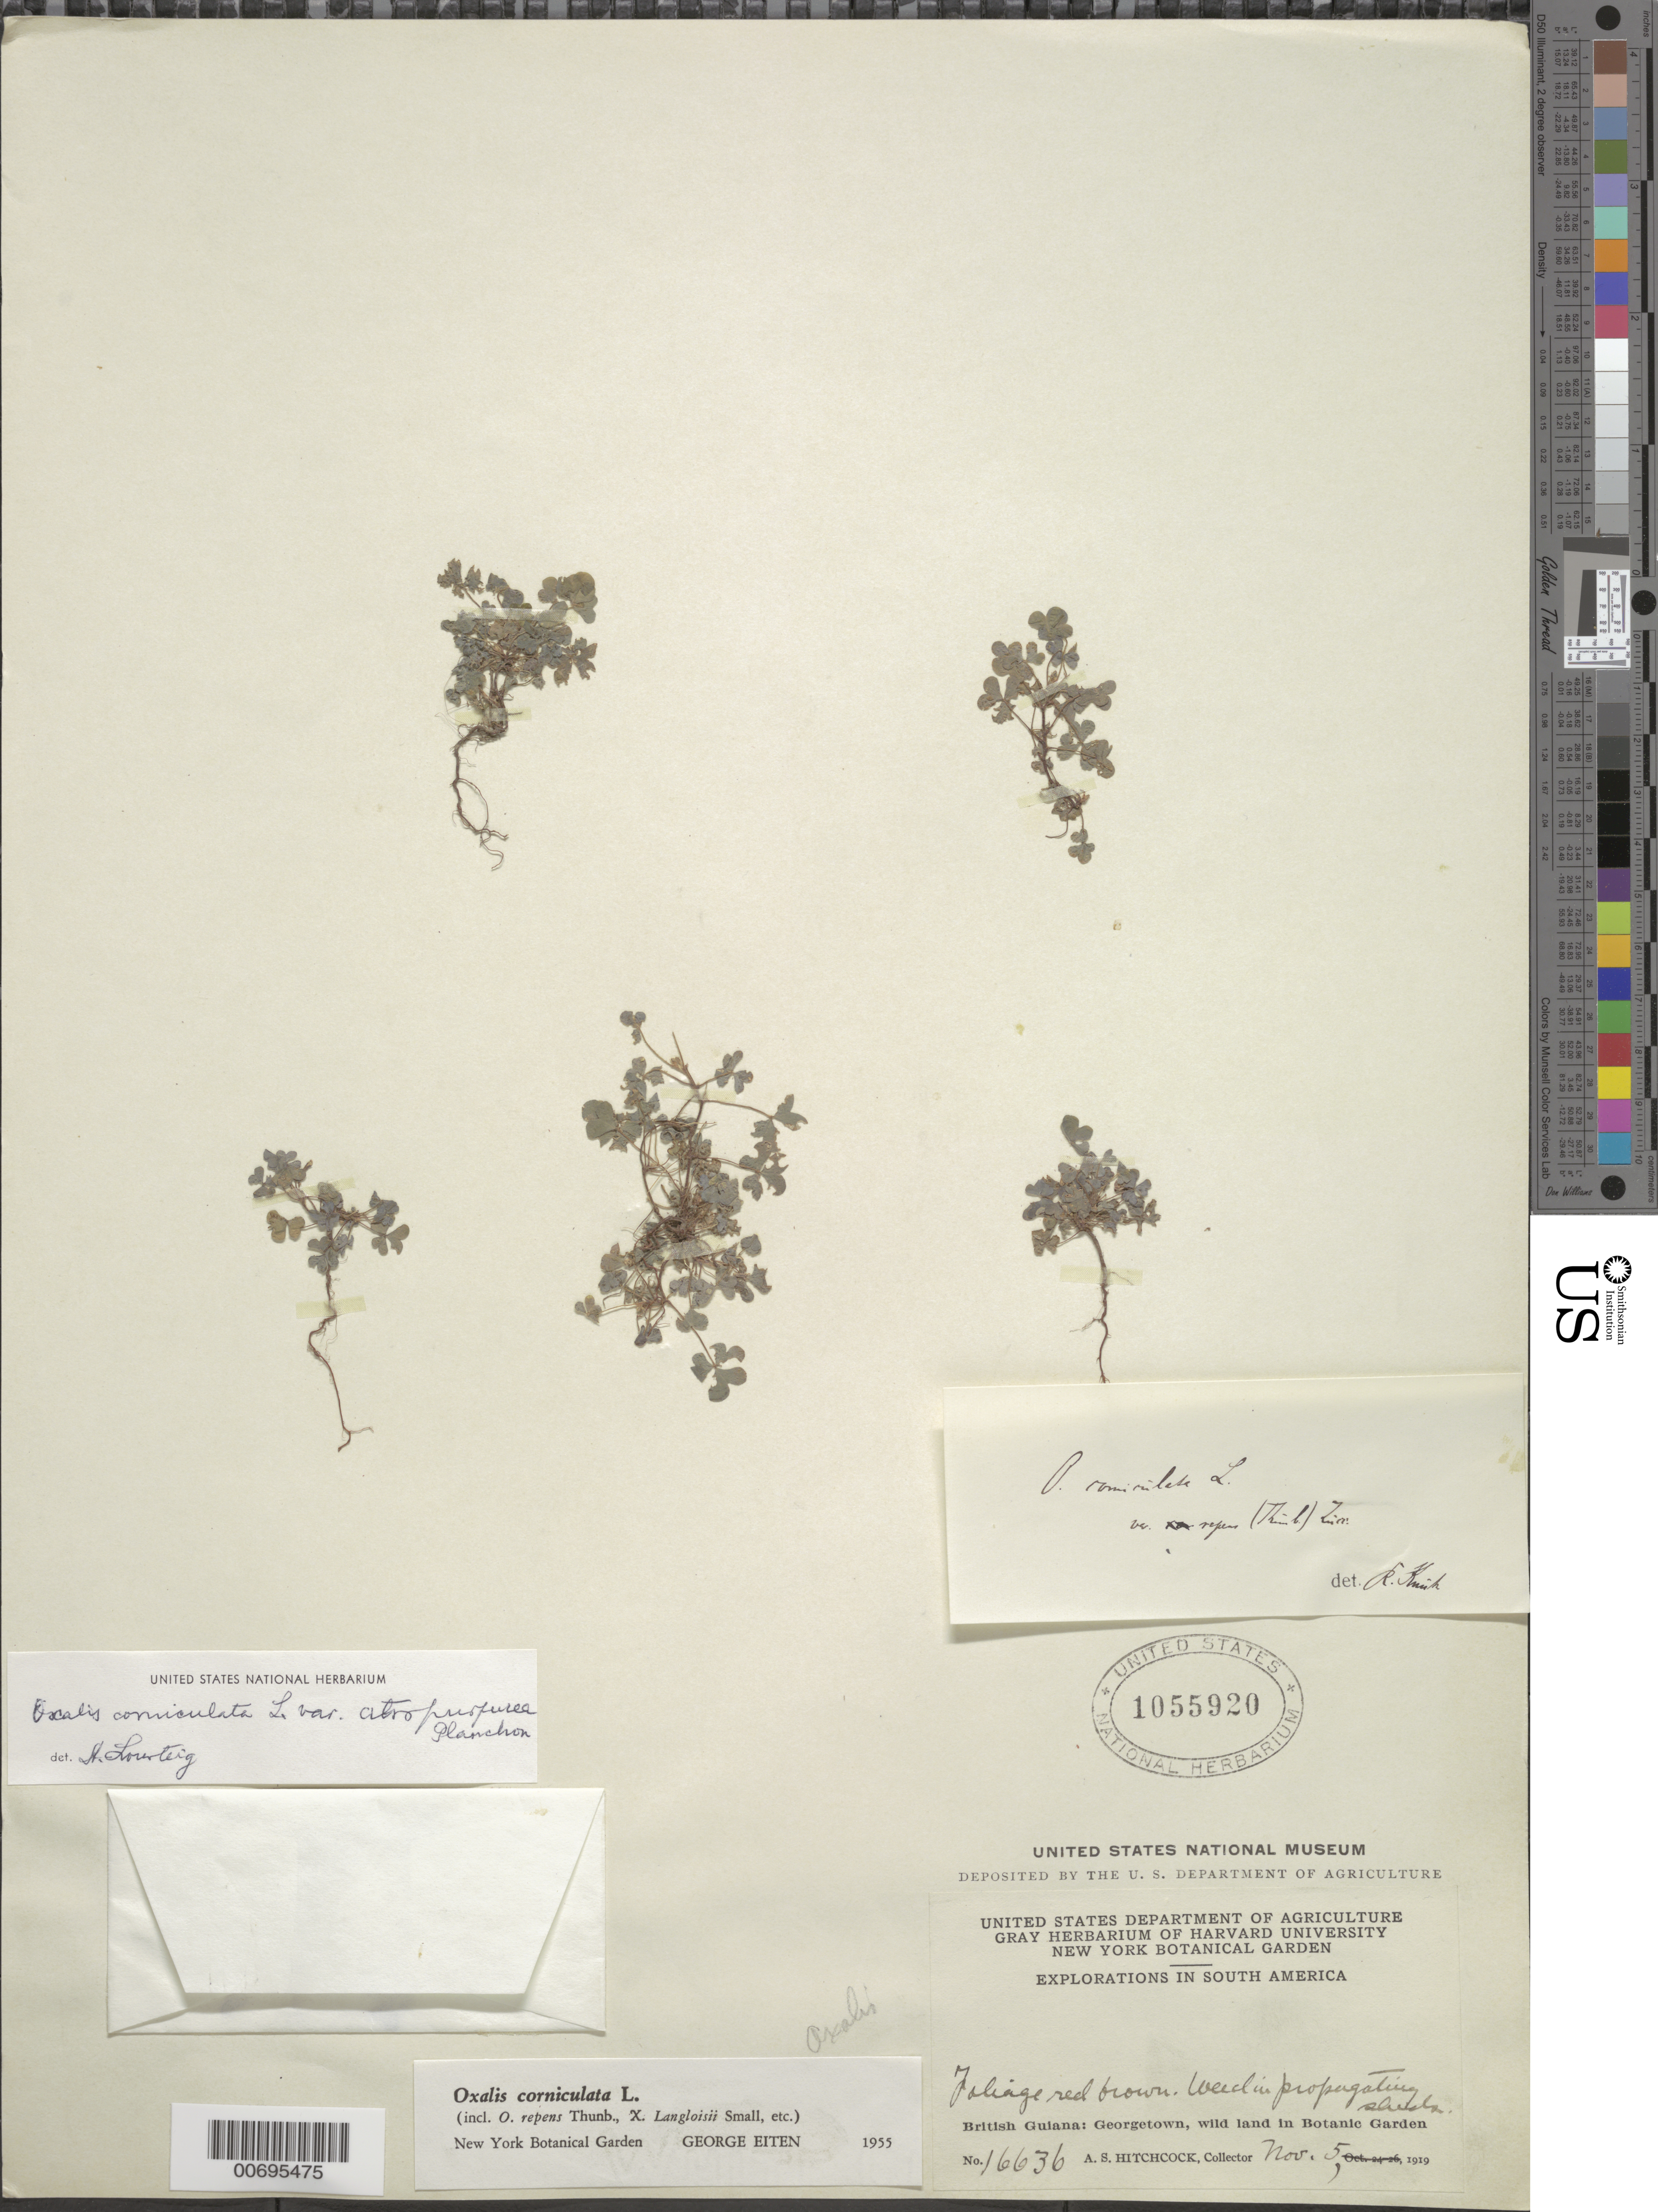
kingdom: Plantae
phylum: Tracheophyta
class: Magnoliopsida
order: Oxalidales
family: Oxalidaceae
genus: Oxalis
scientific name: Oxalis corniculata var. atropurpurea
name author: Planch.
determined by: Lourteig, A.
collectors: A. S. Hitchcock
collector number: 16636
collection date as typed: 5-Nov-19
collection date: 1919-11-05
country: Guyana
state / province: Demerara-Mahaica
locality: Georgetown, Botanic Gardens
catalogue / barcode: US 1055920